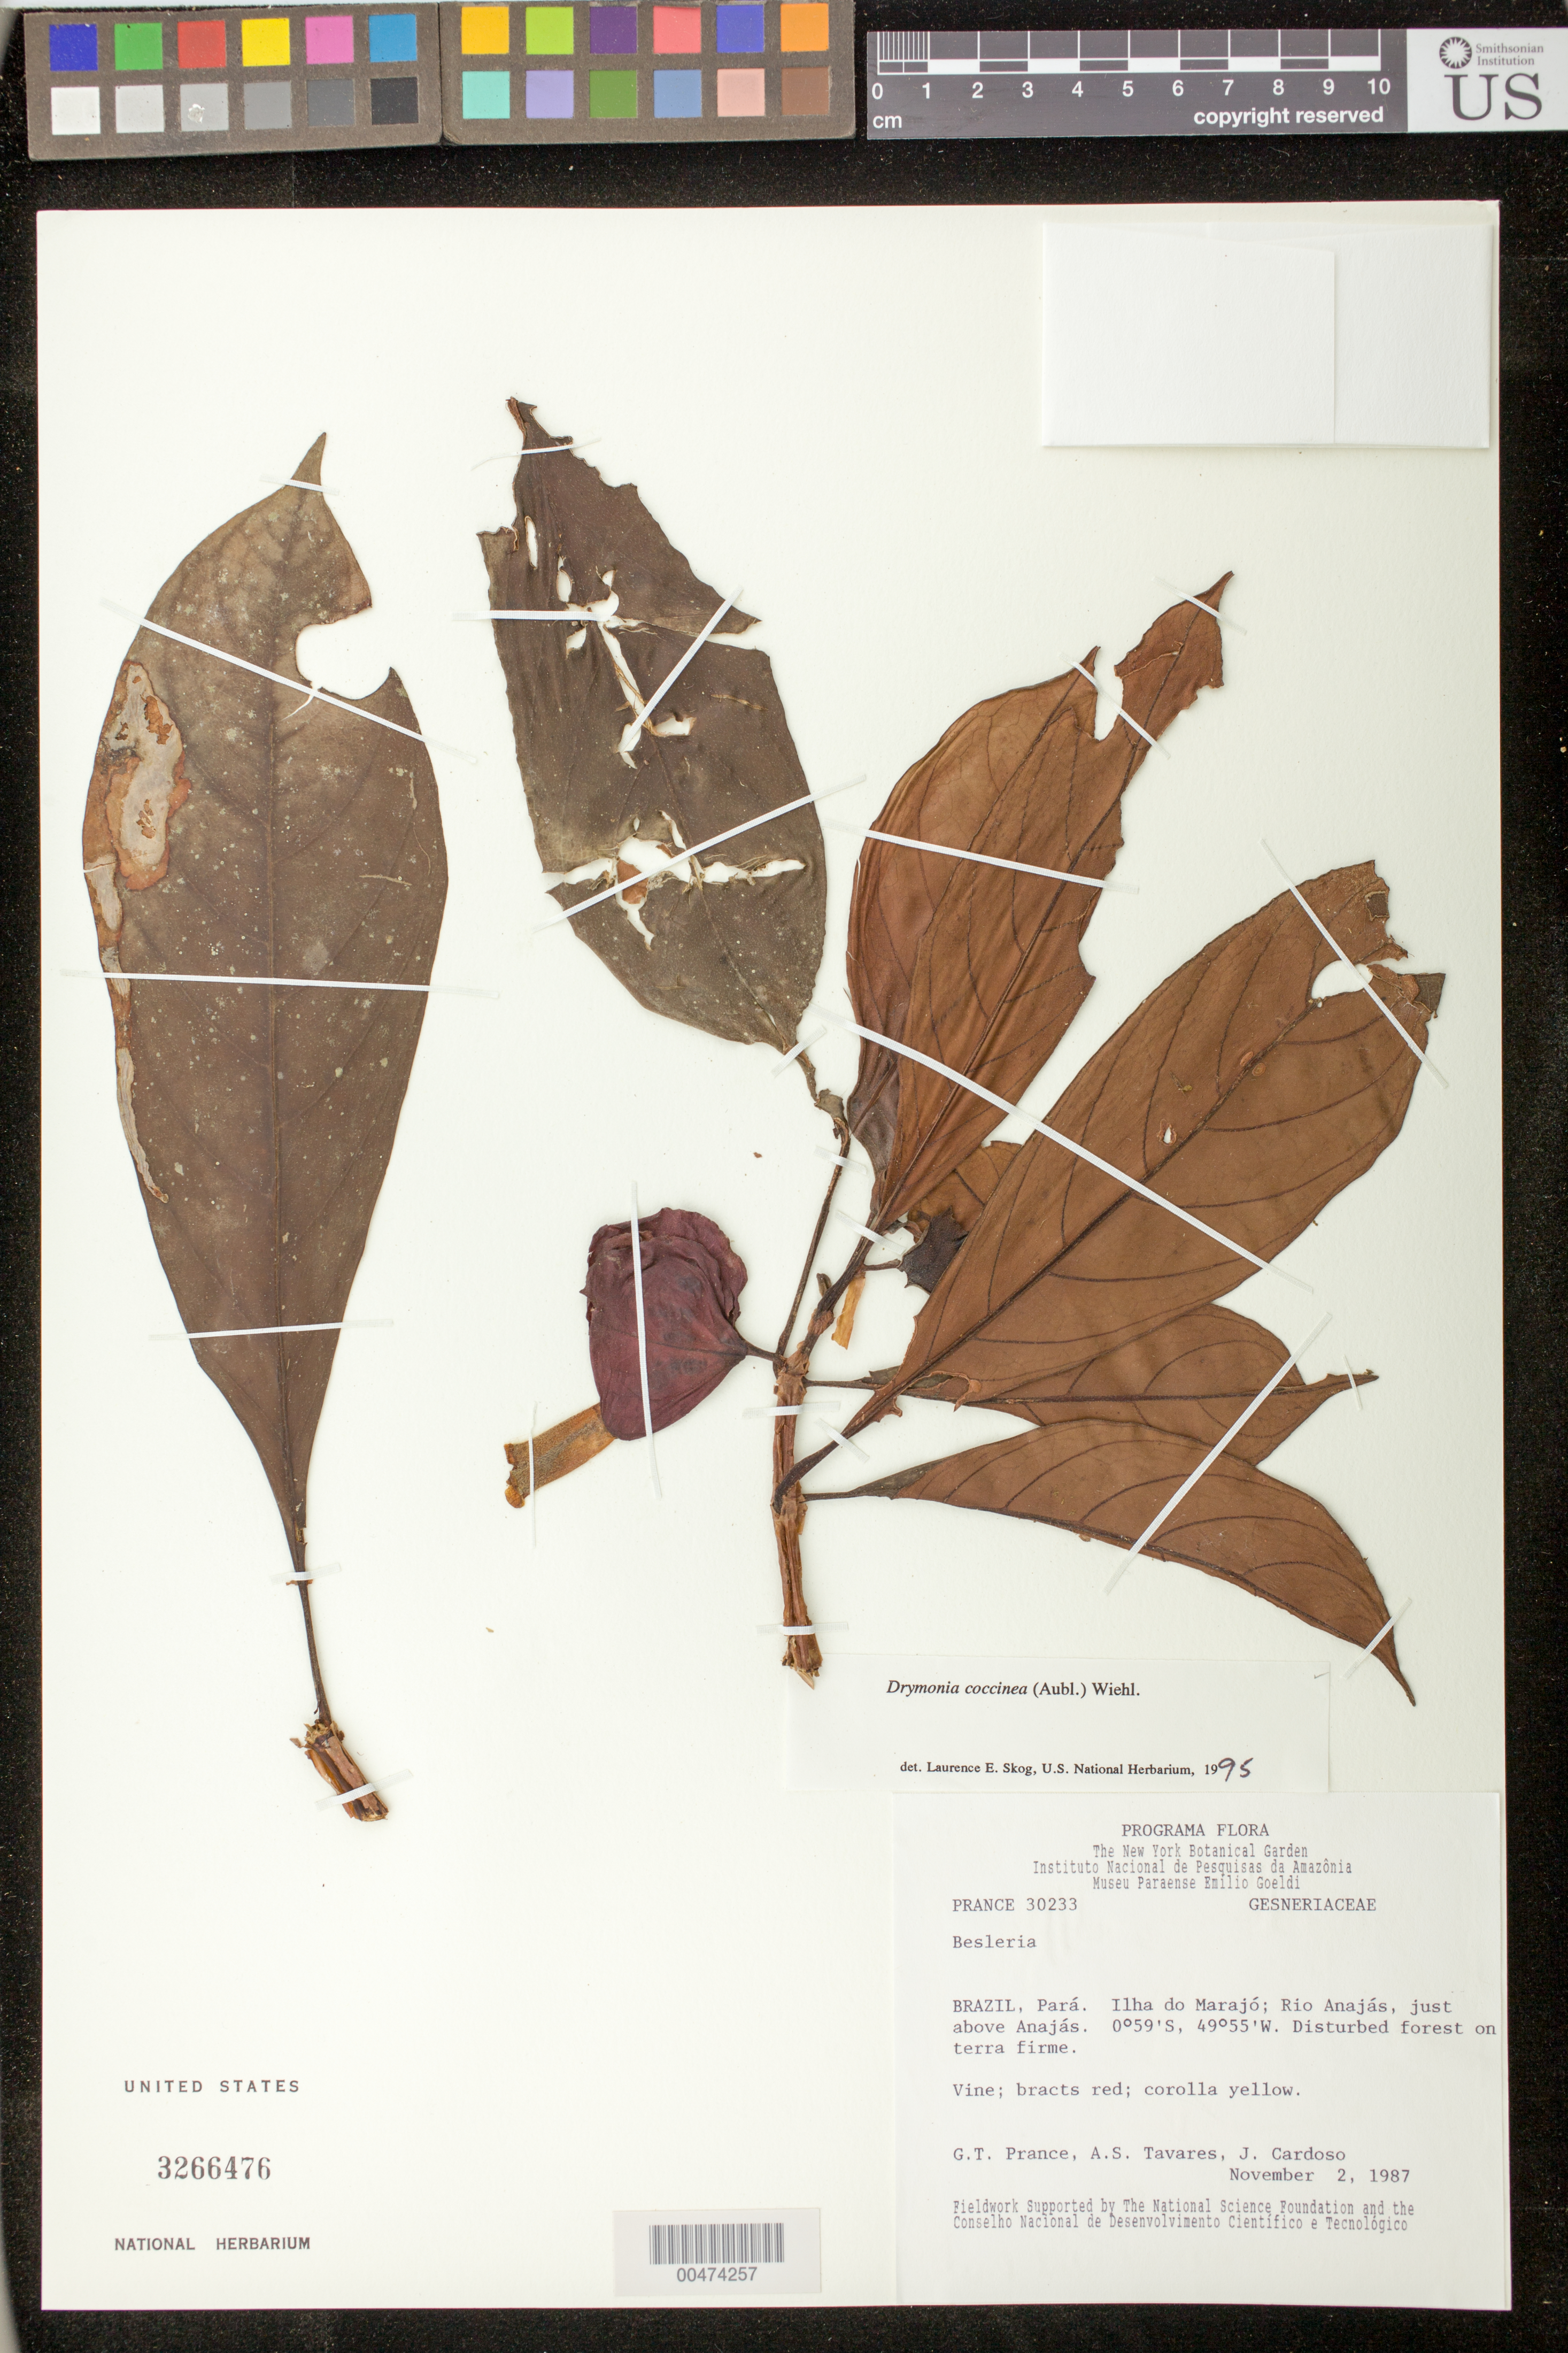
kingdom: Plantae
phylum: Tracheophyta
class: Magnoliopsida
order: Lamiales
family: Gesneriaceae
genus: Drymonia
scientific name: Drymonia coccinea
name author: (Aubl.) Wiehler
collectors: G. T. Prance, A. S. Tavares & J. A. Cardoso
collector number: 30233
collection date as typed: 02 Nov 1987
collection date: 1987-11-02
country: Brazil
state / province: Pará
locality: Ilha do Marajo, Rio Anajas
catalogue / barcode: US 3266476